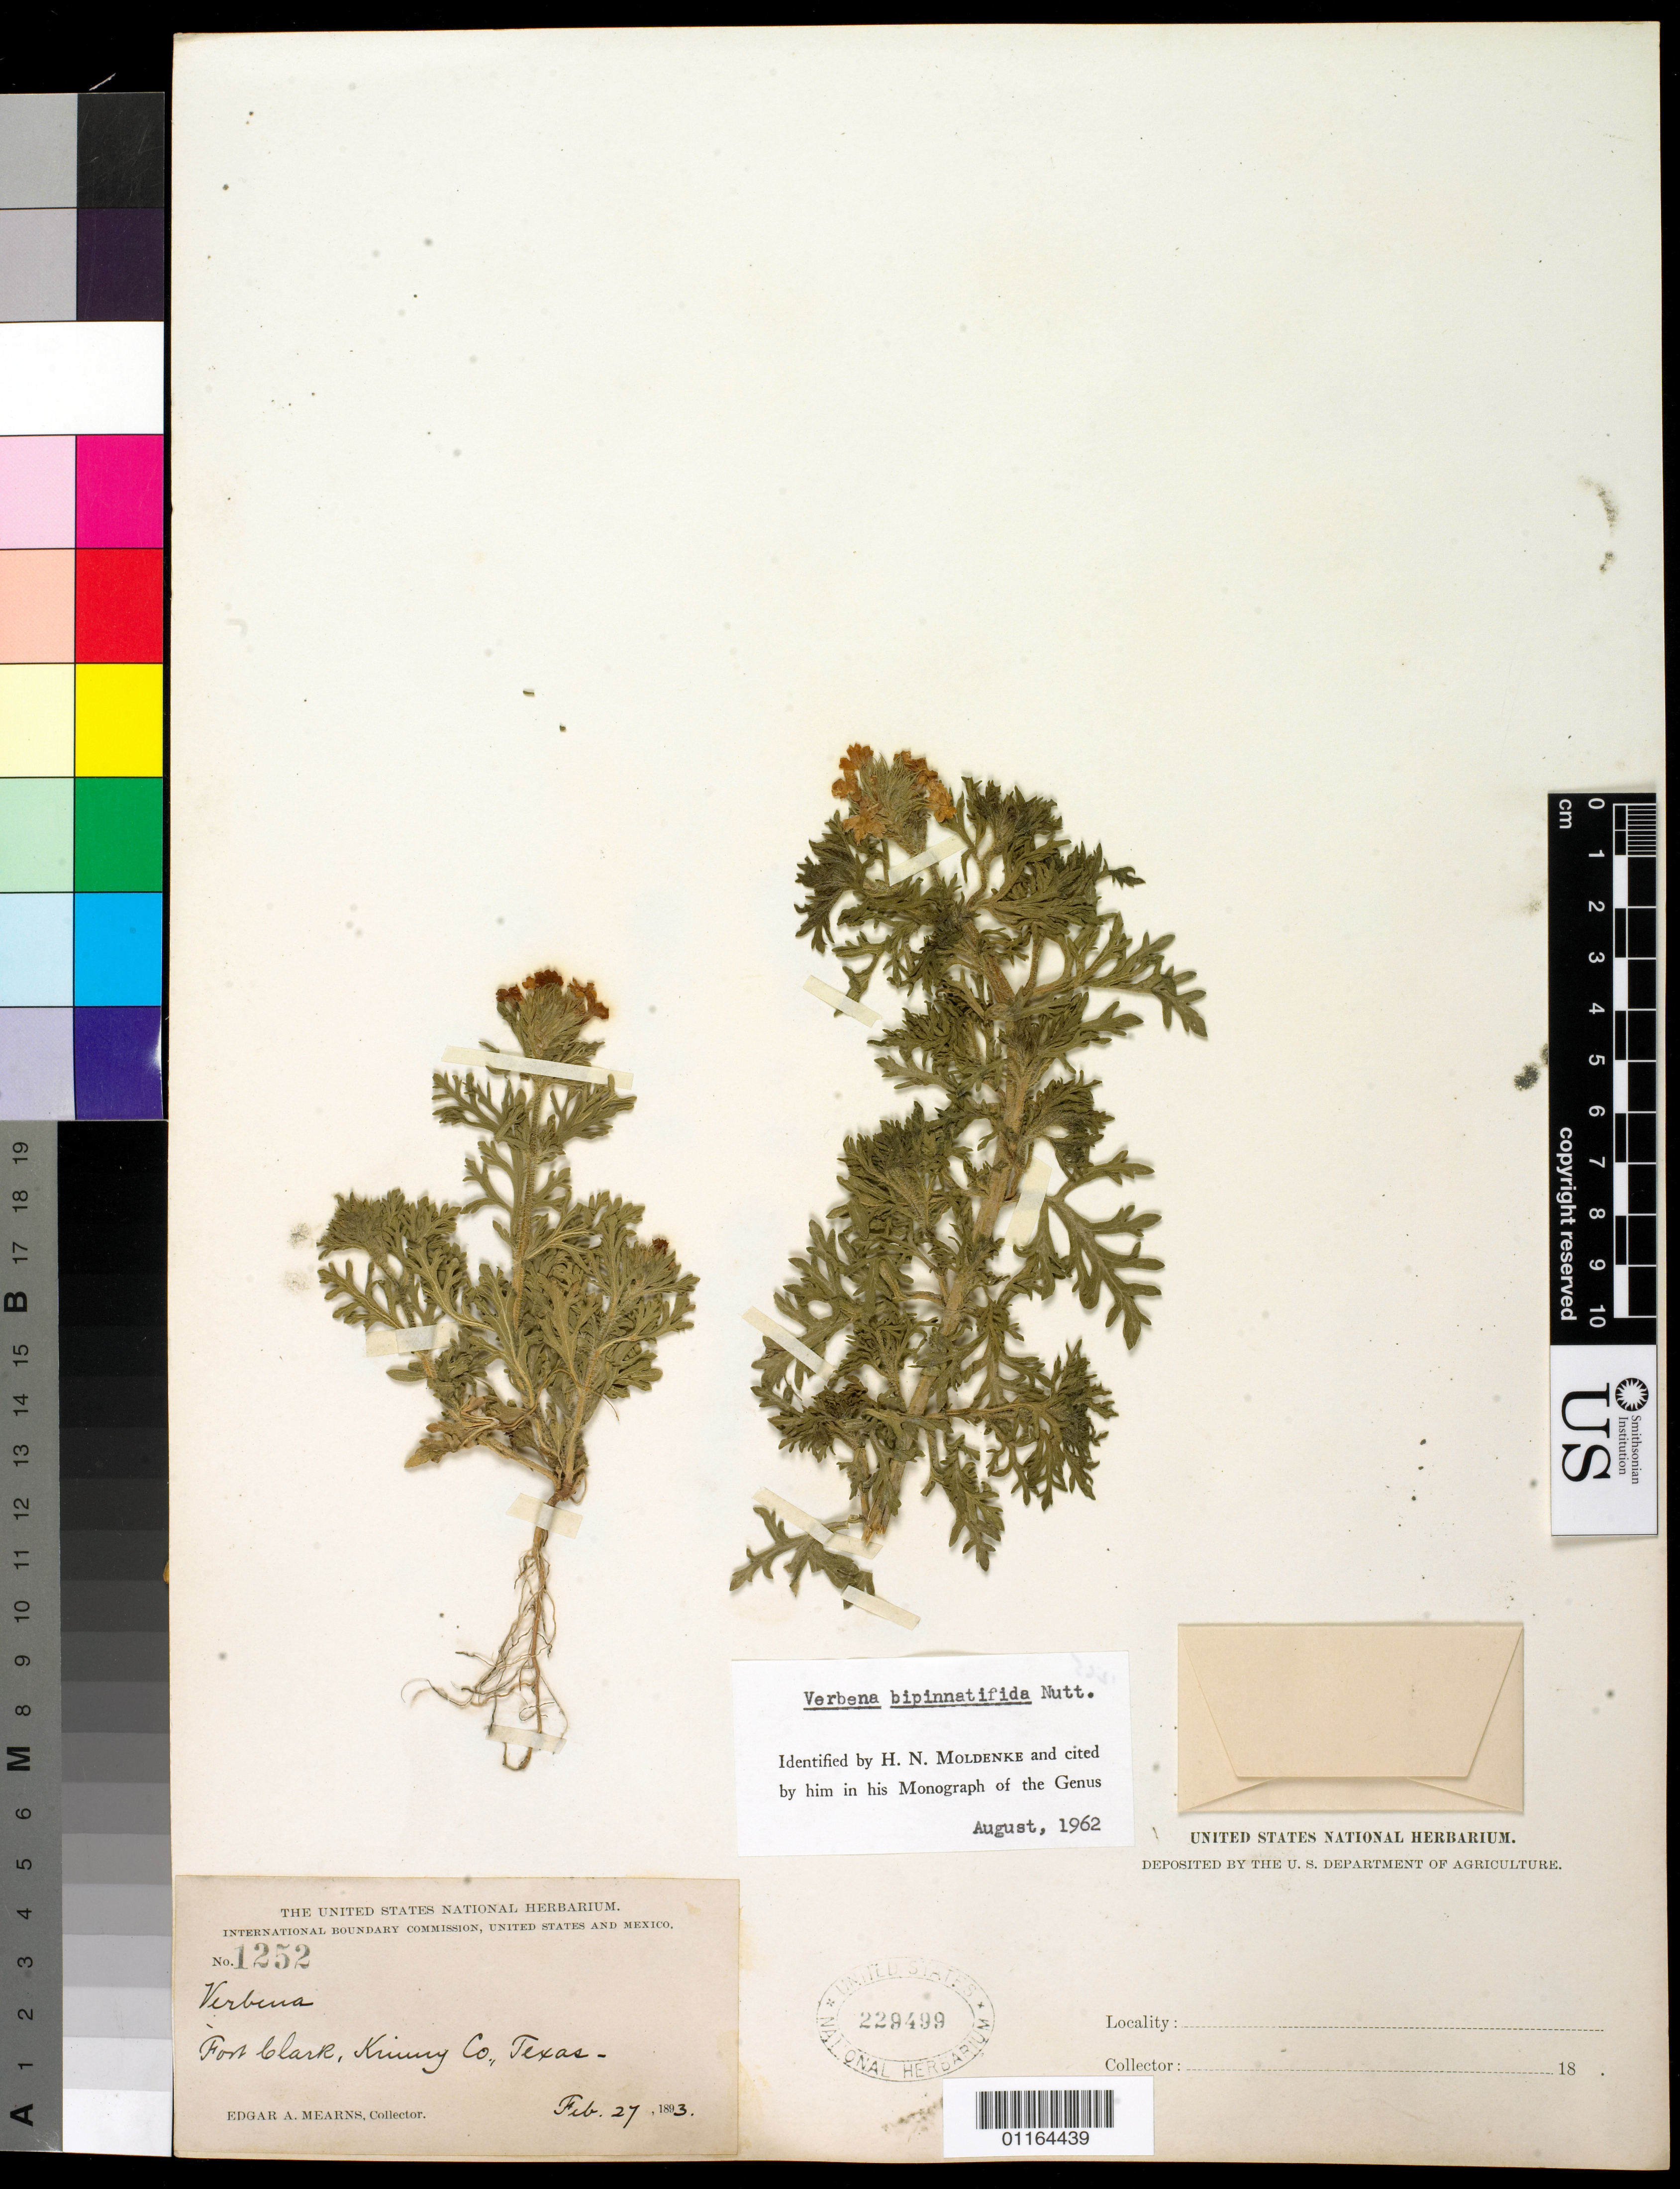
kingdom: Plantae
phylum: Tracheophyta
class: Magnoliopsida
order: Lamiales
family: Verbenaceae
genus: Verbena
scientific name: Verbena bipinnatifida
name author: (Schauer) Nutt.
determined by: Moldenke, H. N.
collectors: E. A. Mearns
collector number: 1252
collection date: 1893-02-27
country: United States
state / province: Texas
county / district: Kinney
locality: Fort Clark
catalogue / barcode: US 229499